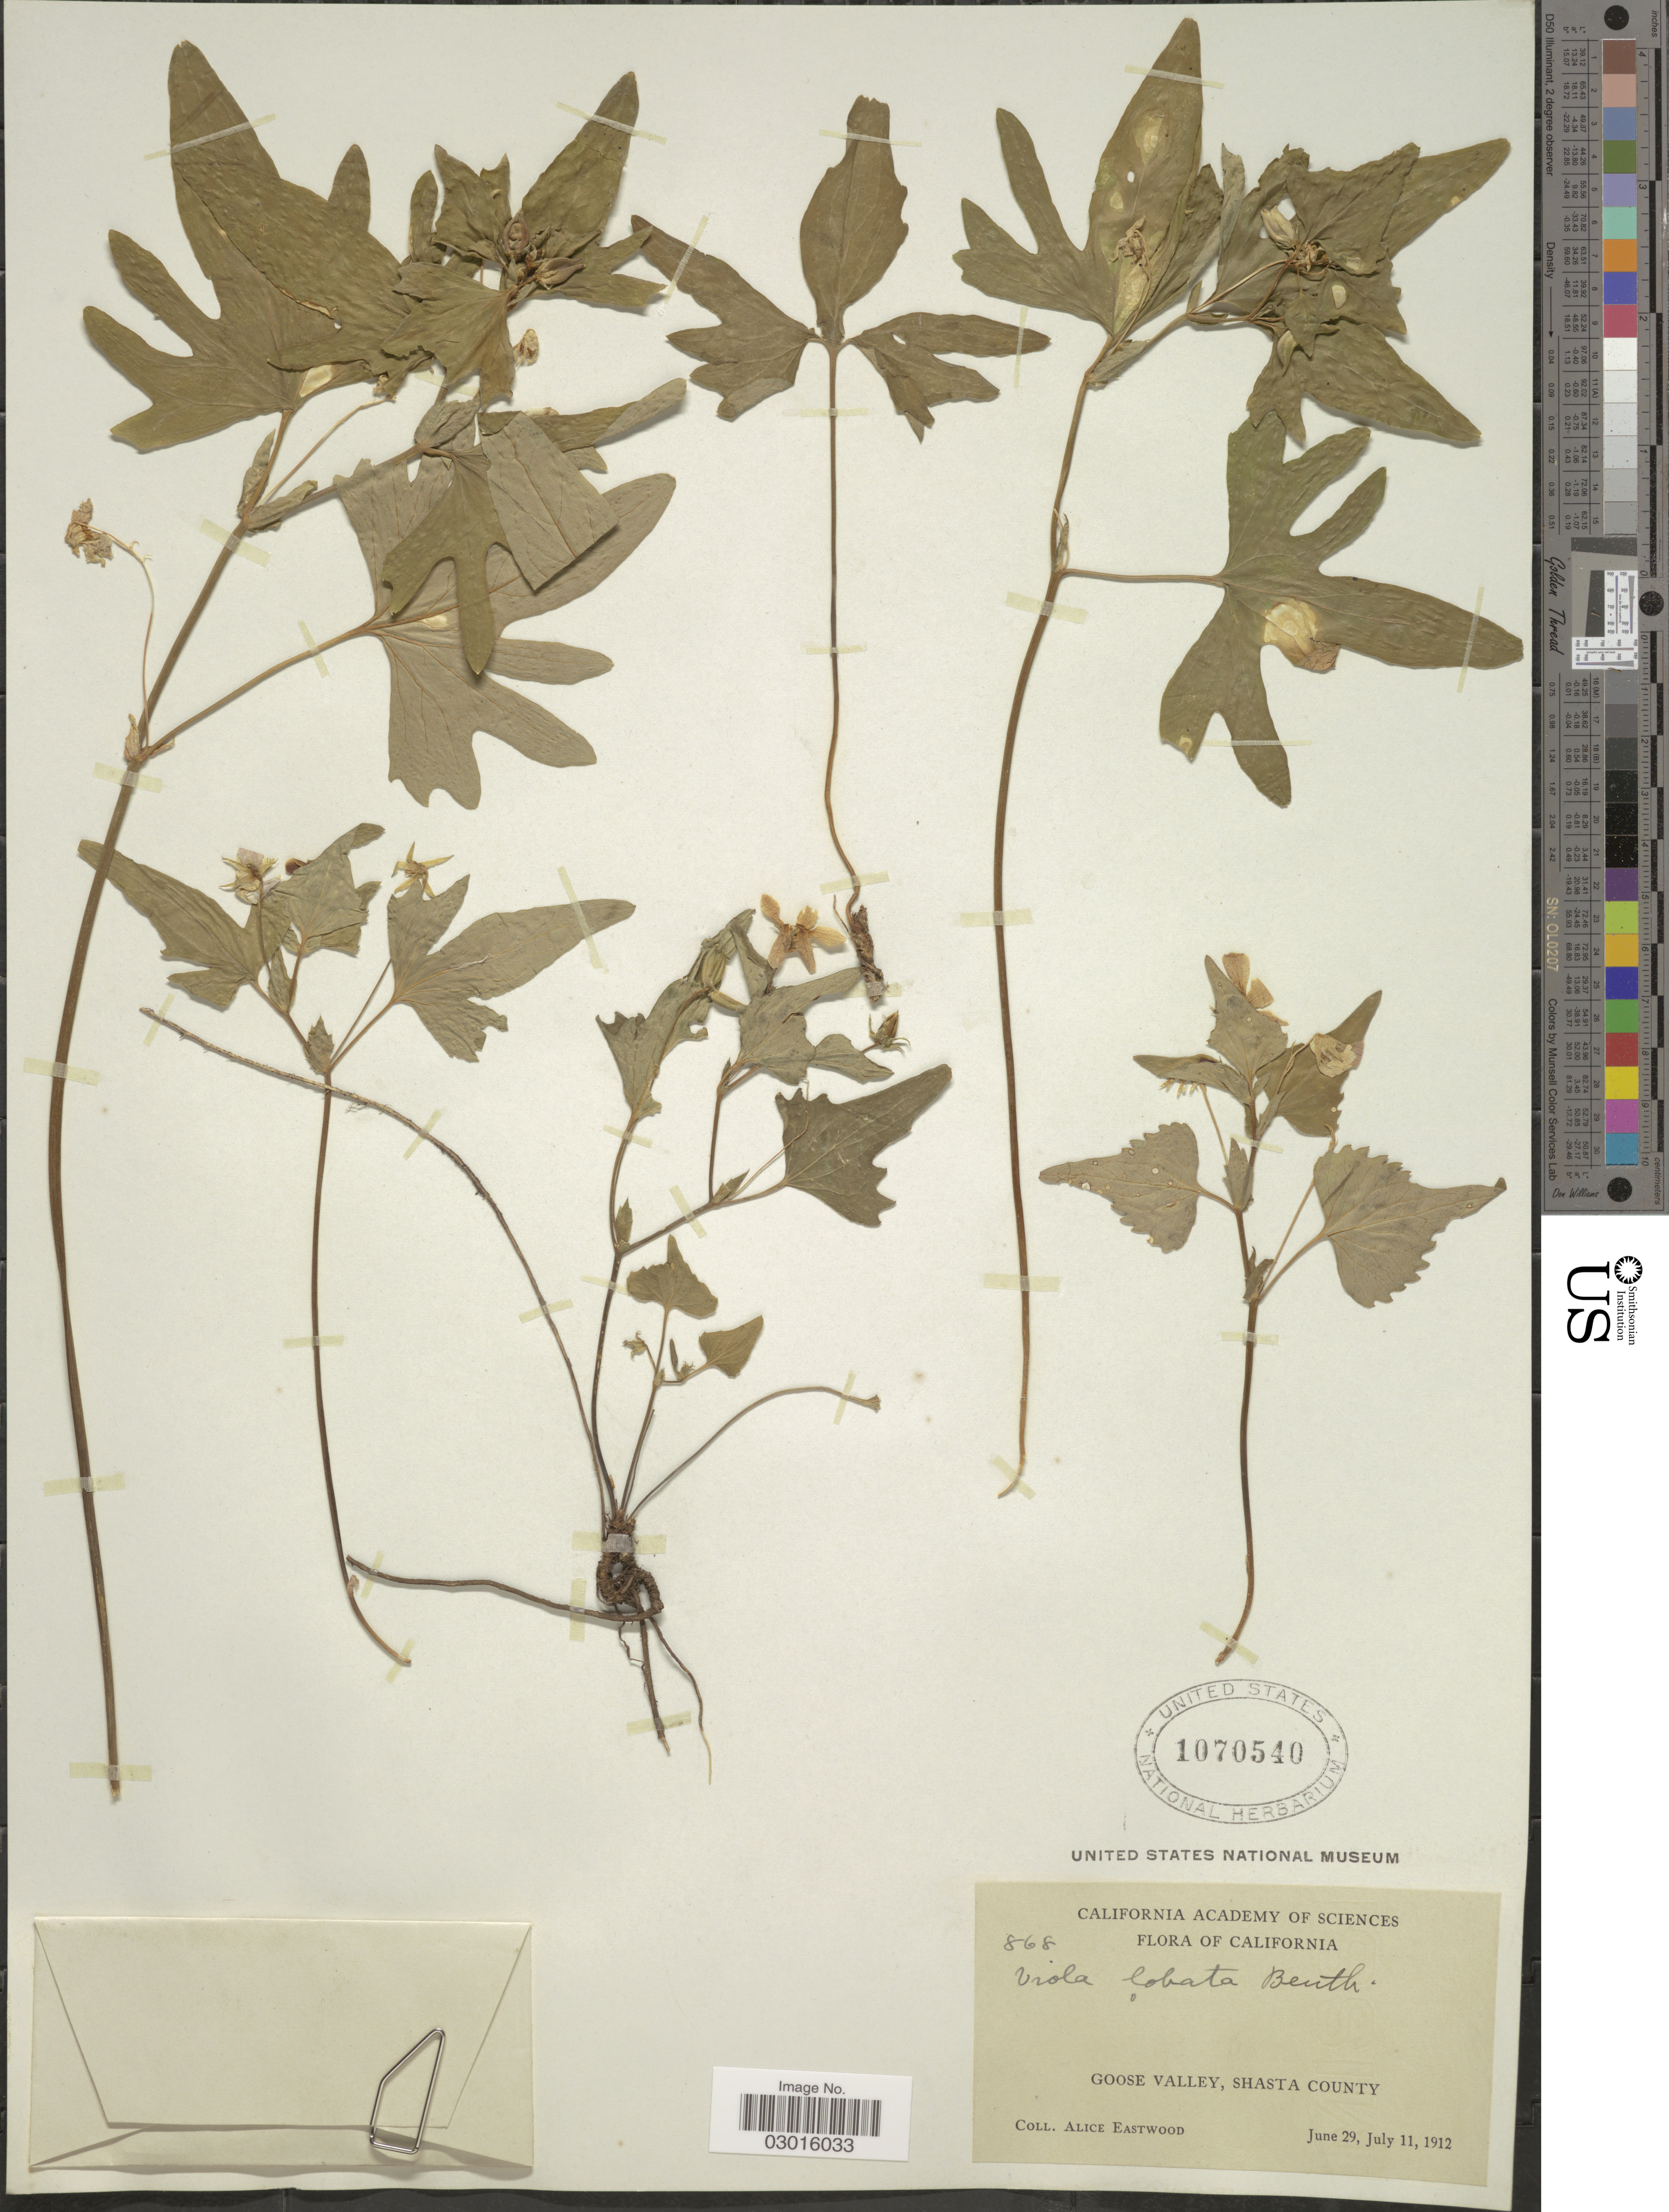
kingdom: Plantae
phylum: Tracheophyta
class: Magnoliopsida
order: Malpighiales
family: Violaceae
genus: Viola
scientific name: Viola lobata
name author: Benth.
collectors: A. Eastwood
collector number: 868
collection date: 1912-06-29/1912-07-11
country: United States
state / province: California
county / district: Shasta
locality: Goose Valley, Shasta County.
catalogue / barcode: US 1070540